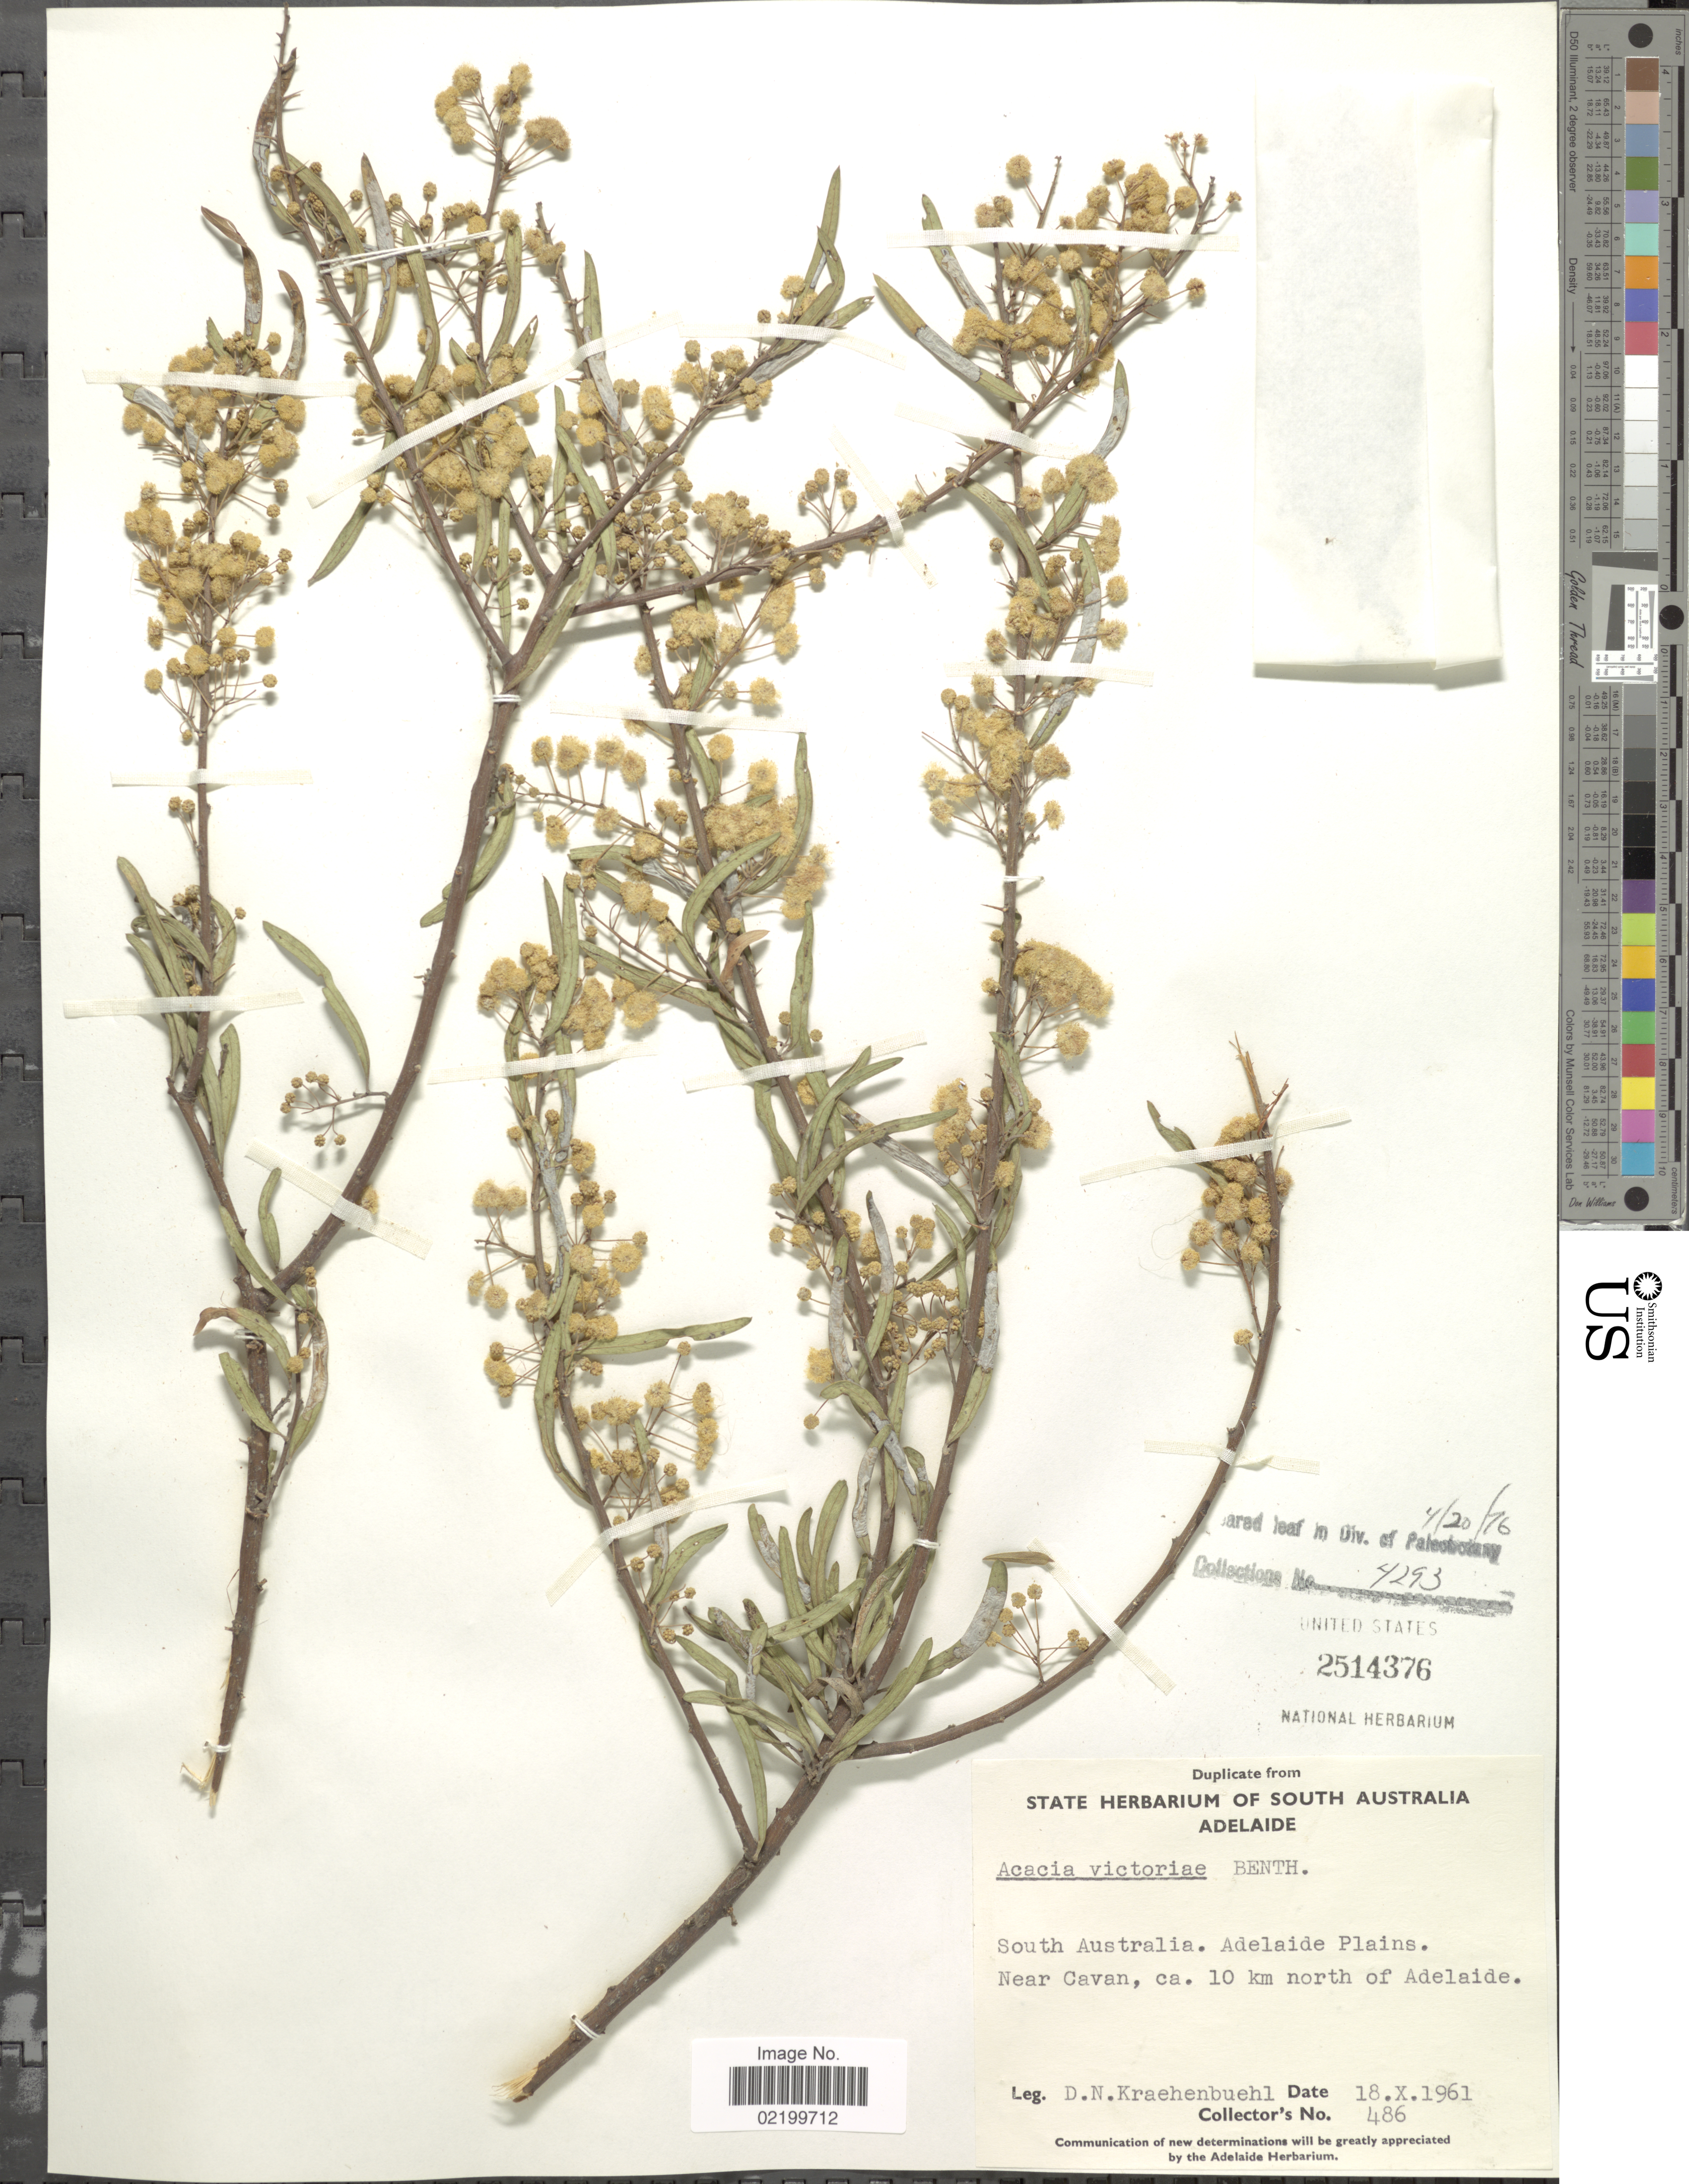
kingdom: Plantae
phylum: Tracheophyta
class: Magnoliopsida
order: Fabales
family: Fabaceae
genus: Acacia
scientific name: Acacia victoriae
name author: Benth.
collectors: D. Kraehenbuehl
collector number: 486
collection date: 1961-10-18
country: Australia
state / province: South Australia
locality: South Australia. Adelaide Plains Near Cavan, ca. 10 km north of Adelaide.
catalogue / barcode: US 2514376